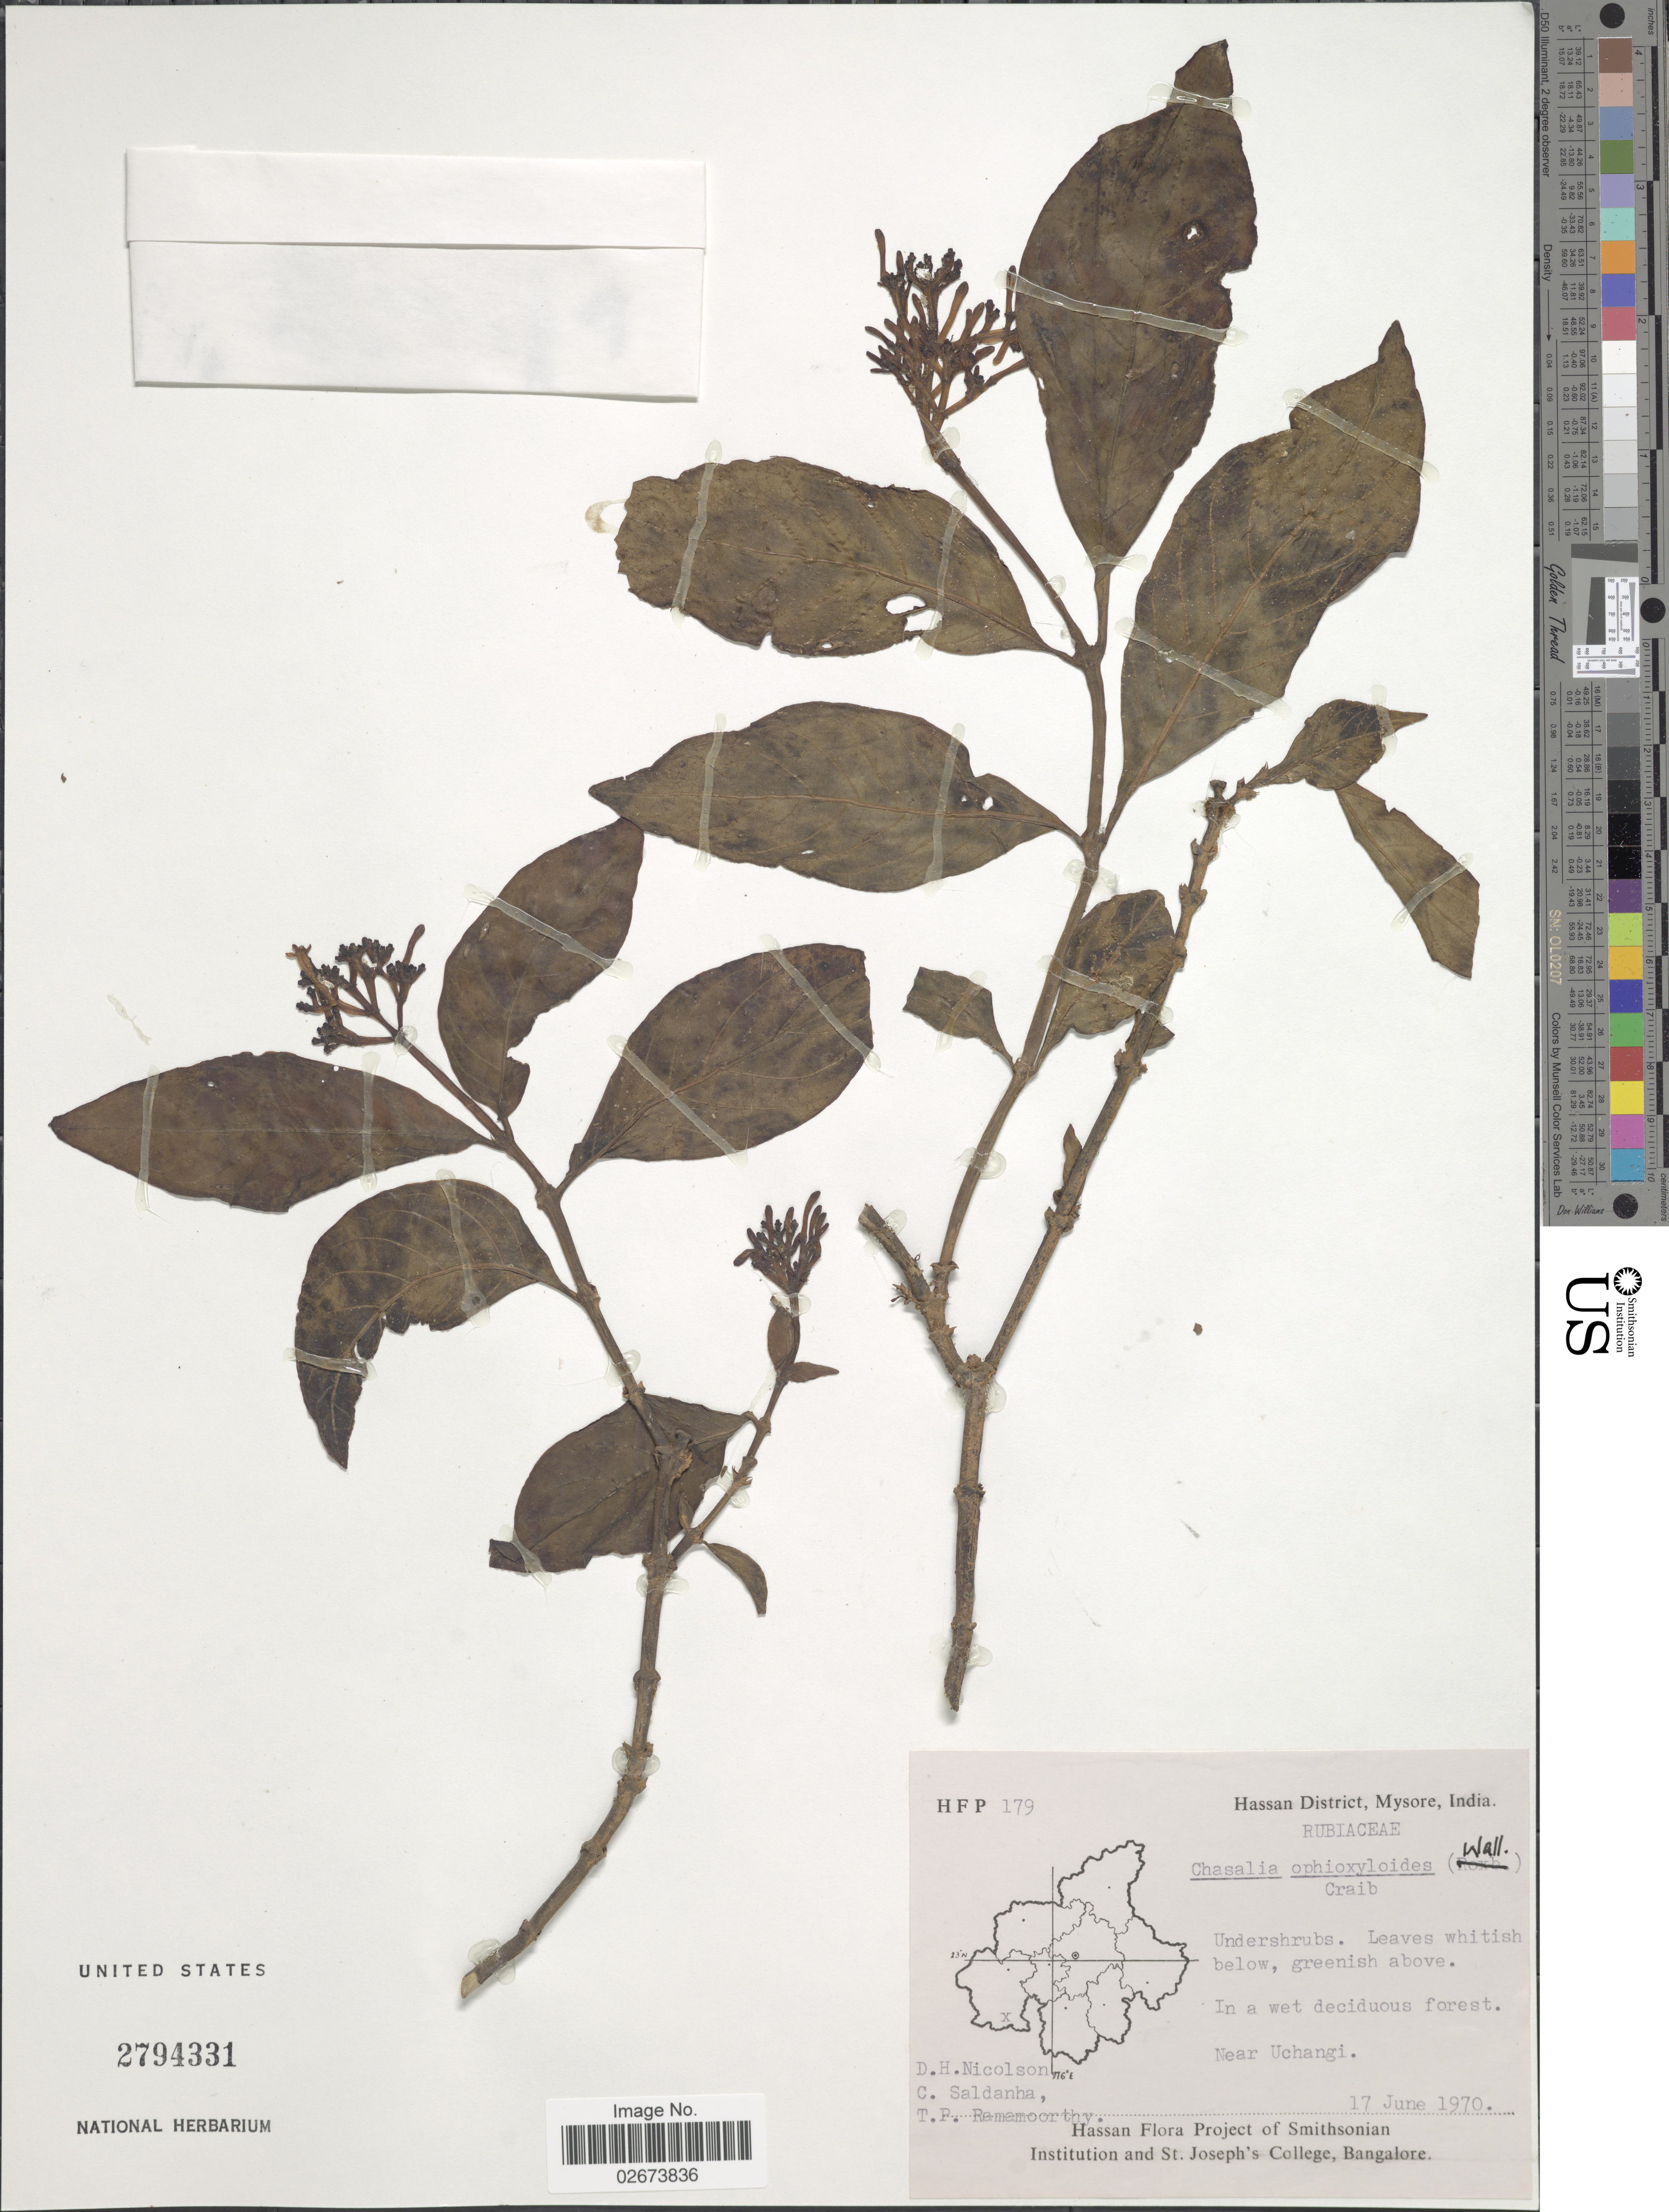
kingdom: Plantae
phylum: Tracheophyta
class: Magnoliopsida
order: Gentianales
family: Rubiaceae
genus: Chassalia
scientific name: Chassalia ophioxyloides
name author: (Wall.) Craib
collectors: D. H. Nicolson, C. Saldanha & T. P. Ramamoorthy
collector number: HFP 179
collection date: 1970-06-17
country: India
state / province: Karnataka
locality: Hassan District, Mysore, near Uchangi.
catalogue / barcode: US 2794331